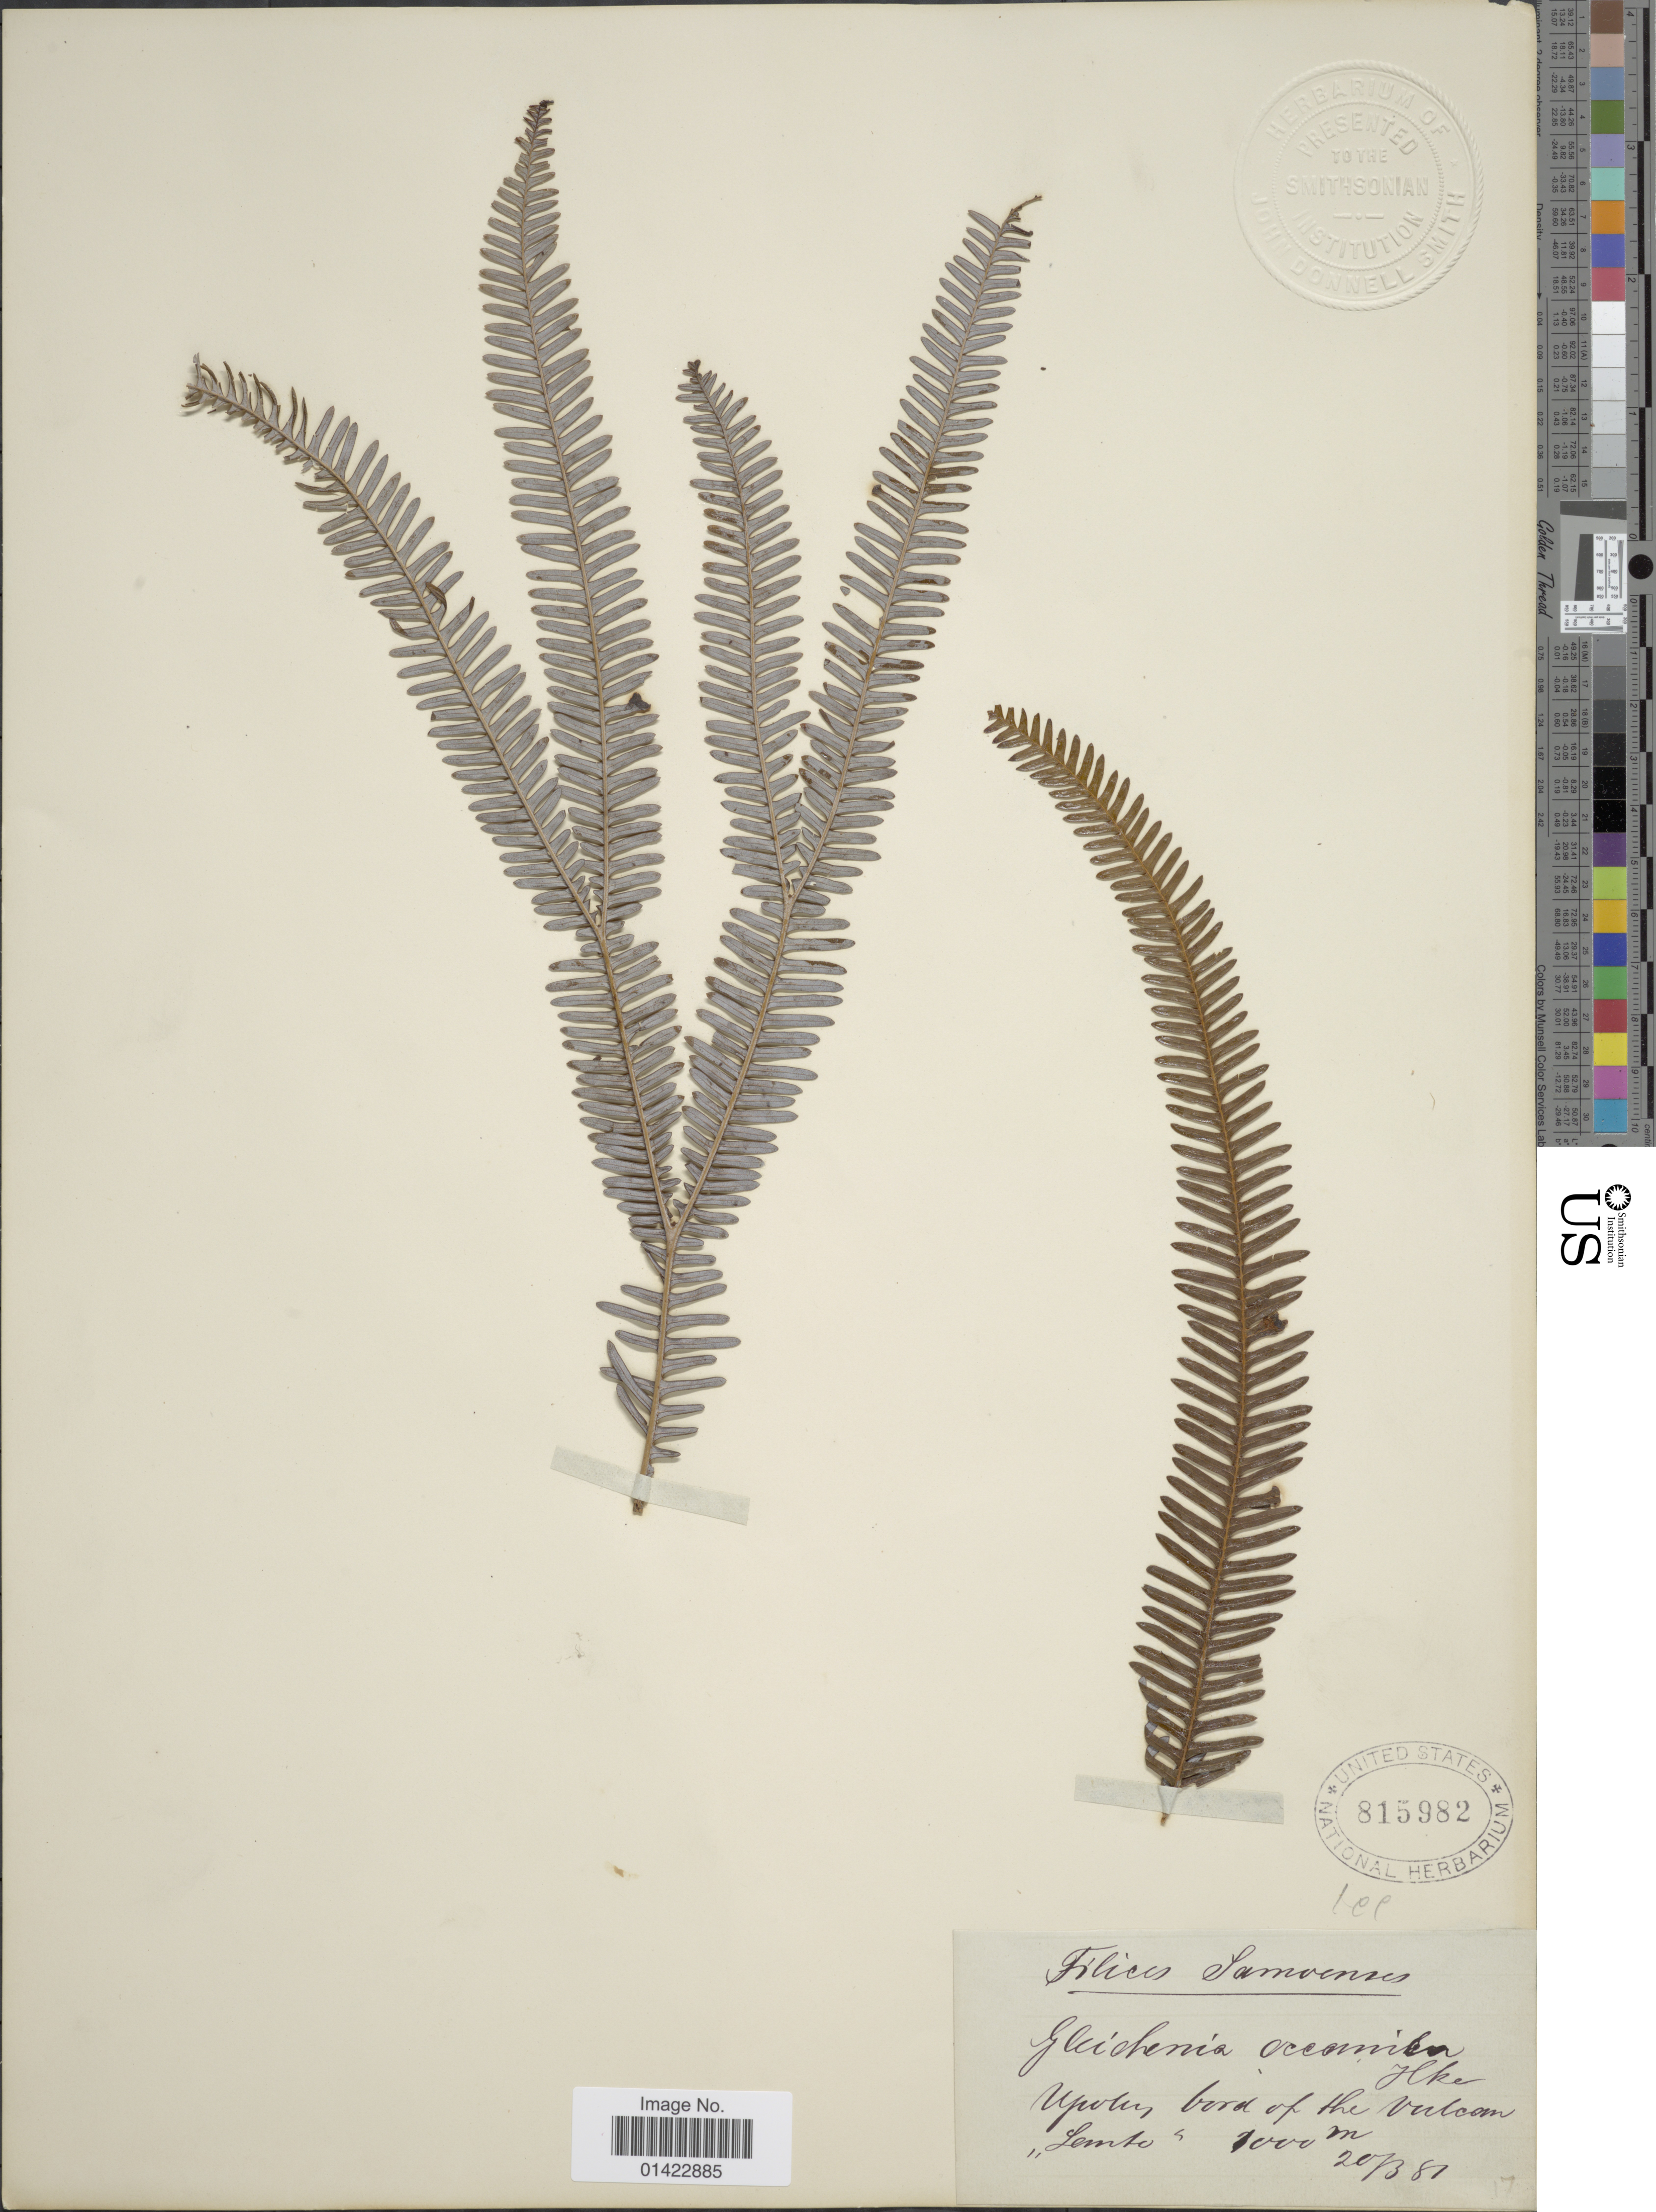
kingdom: Plantae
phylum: Tracheophyta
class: Polypodiopsida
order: Gleicheniales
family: Gleicheniaceae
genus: Sticherus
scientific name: Sticherus oceanicus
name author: (Kuhn) Ching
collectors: Lemte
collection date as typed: Transcribed d/m/y: 20/3/81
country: Samoa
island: Upolu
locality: Samoensis. Upolu bord of the vulcan. [interpreted]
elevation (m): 1000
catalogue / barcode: US 815982